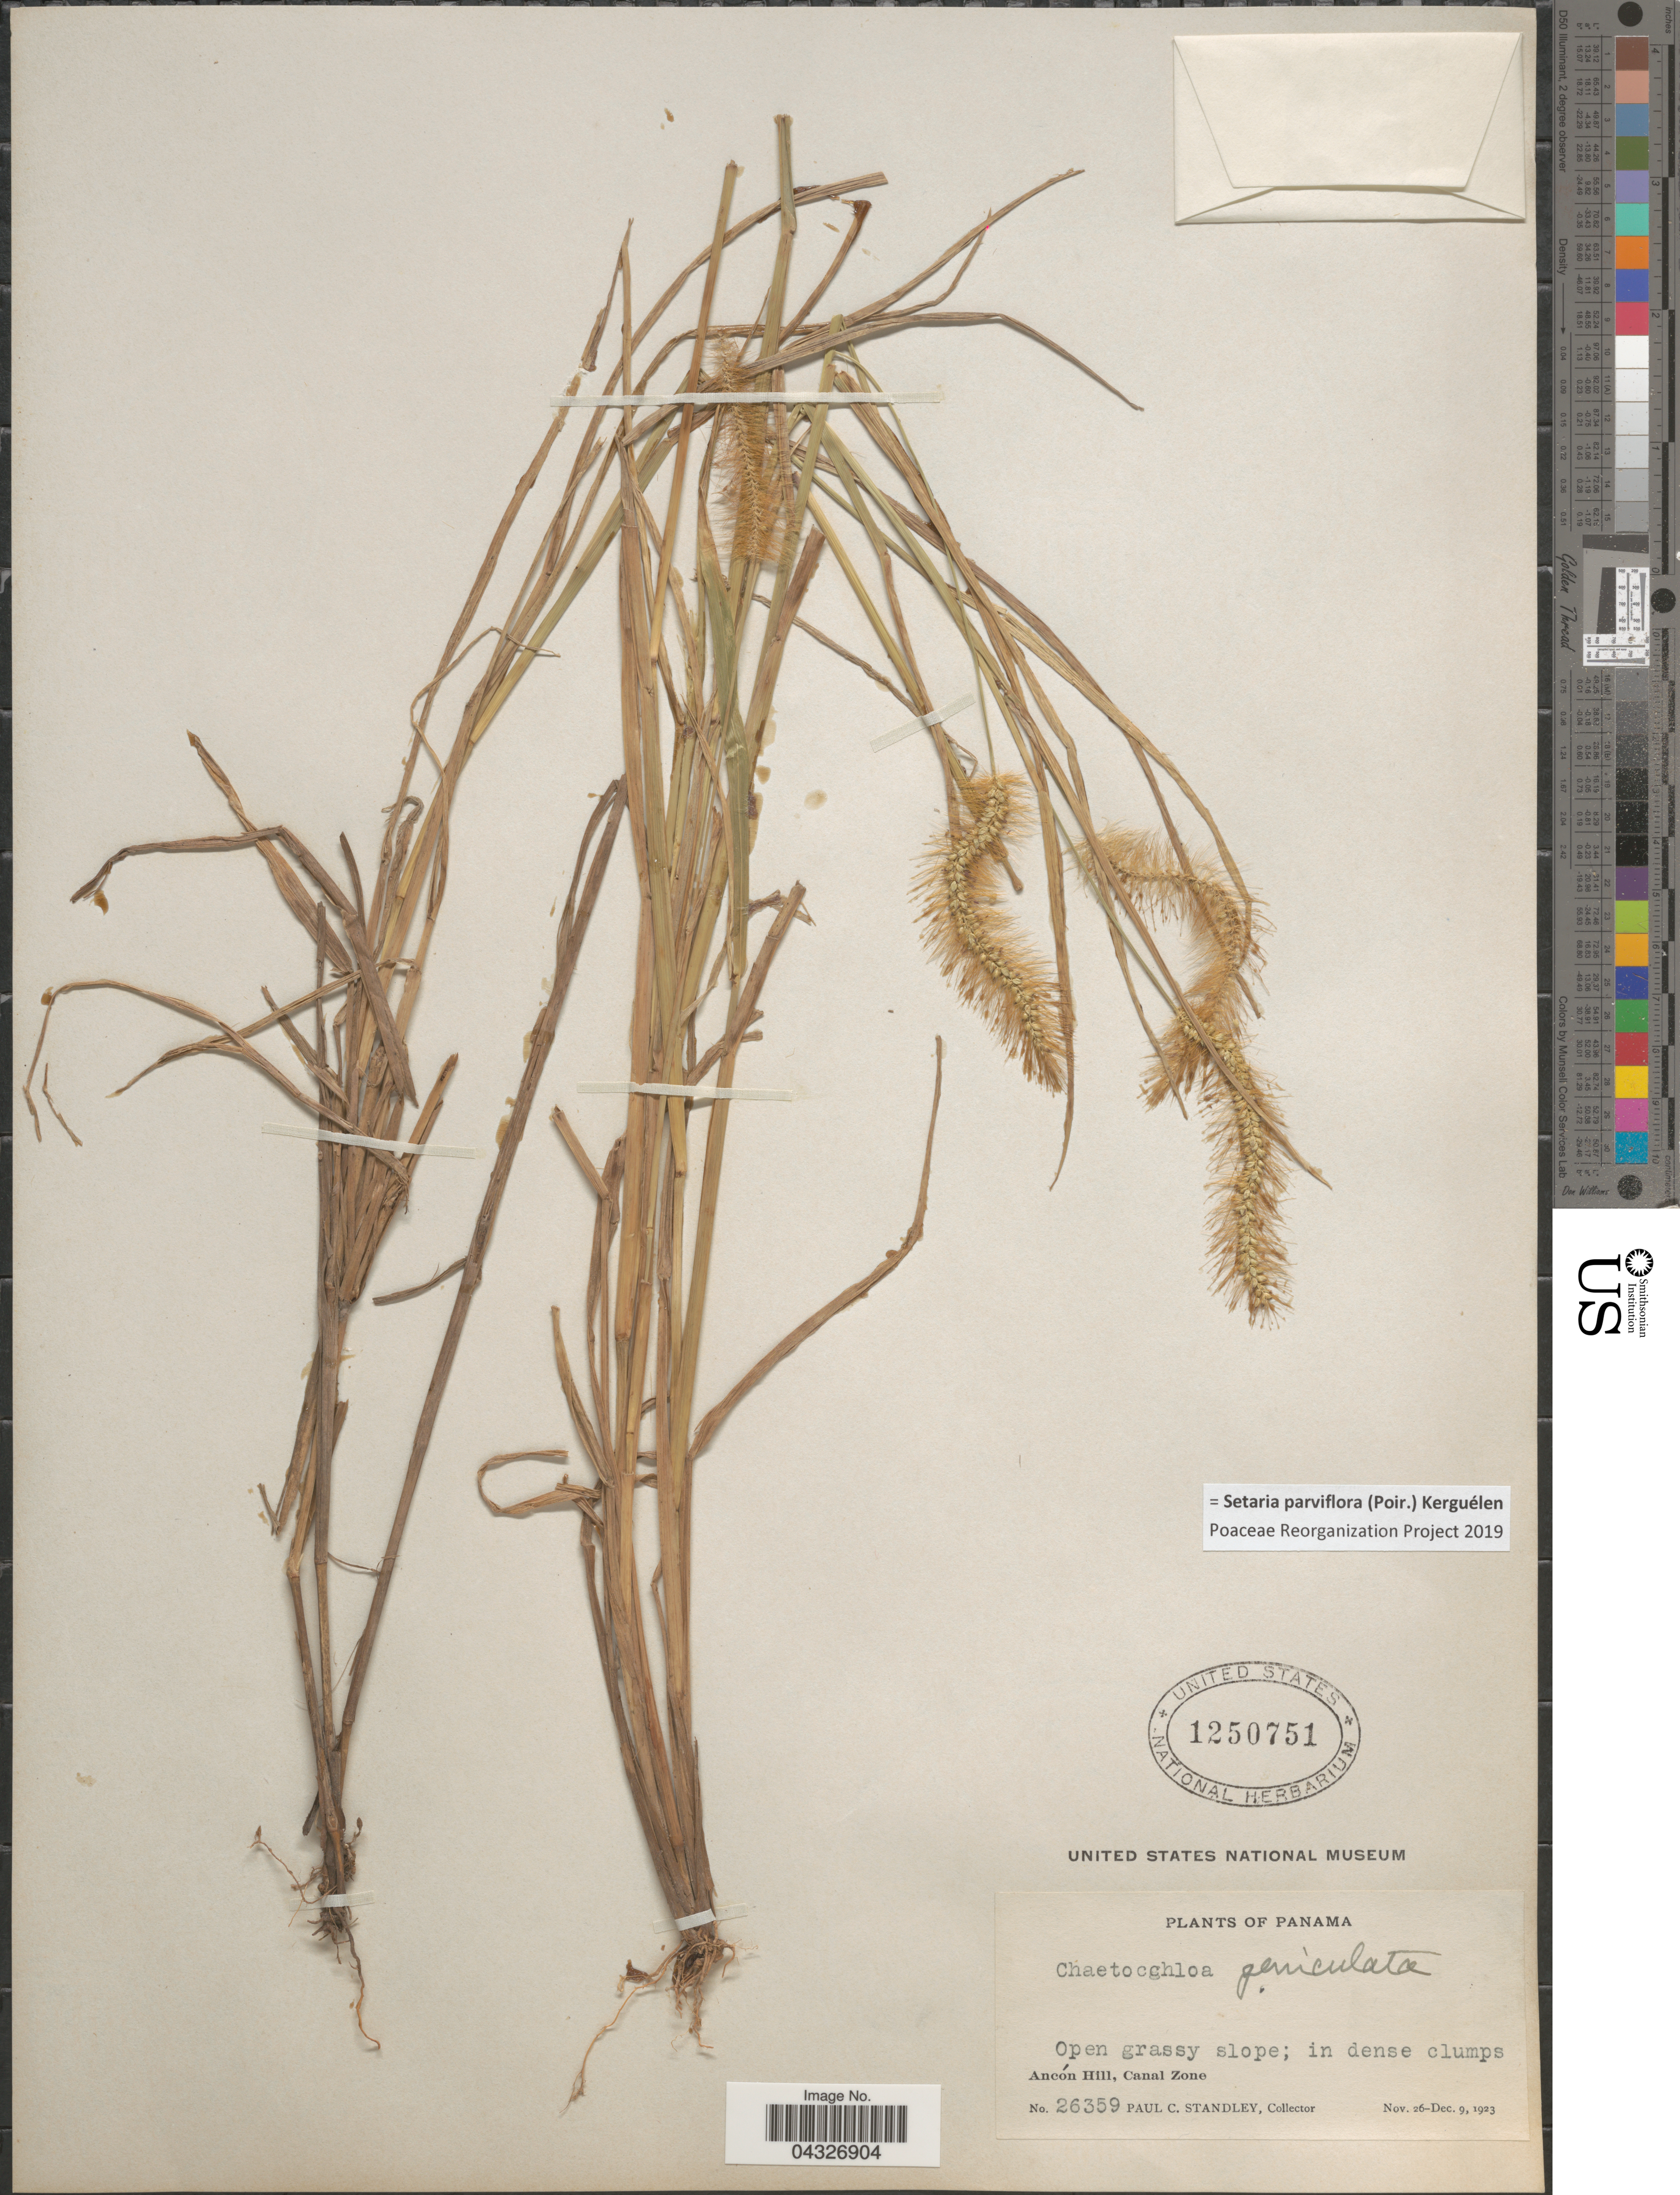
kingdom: Plantae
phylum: Tracheophyta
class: Liliopsida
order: Poales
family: Poaceae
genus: Setaria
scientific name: Setaria parviflora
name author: (Poir.) Kerguélen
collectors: P. C. Standley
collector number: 26359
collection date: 1923-11-26/1923-12-09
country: Panama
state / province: Colón / Panamá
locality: Ancón Hill, Canal Zone.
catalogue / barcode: US 1250751